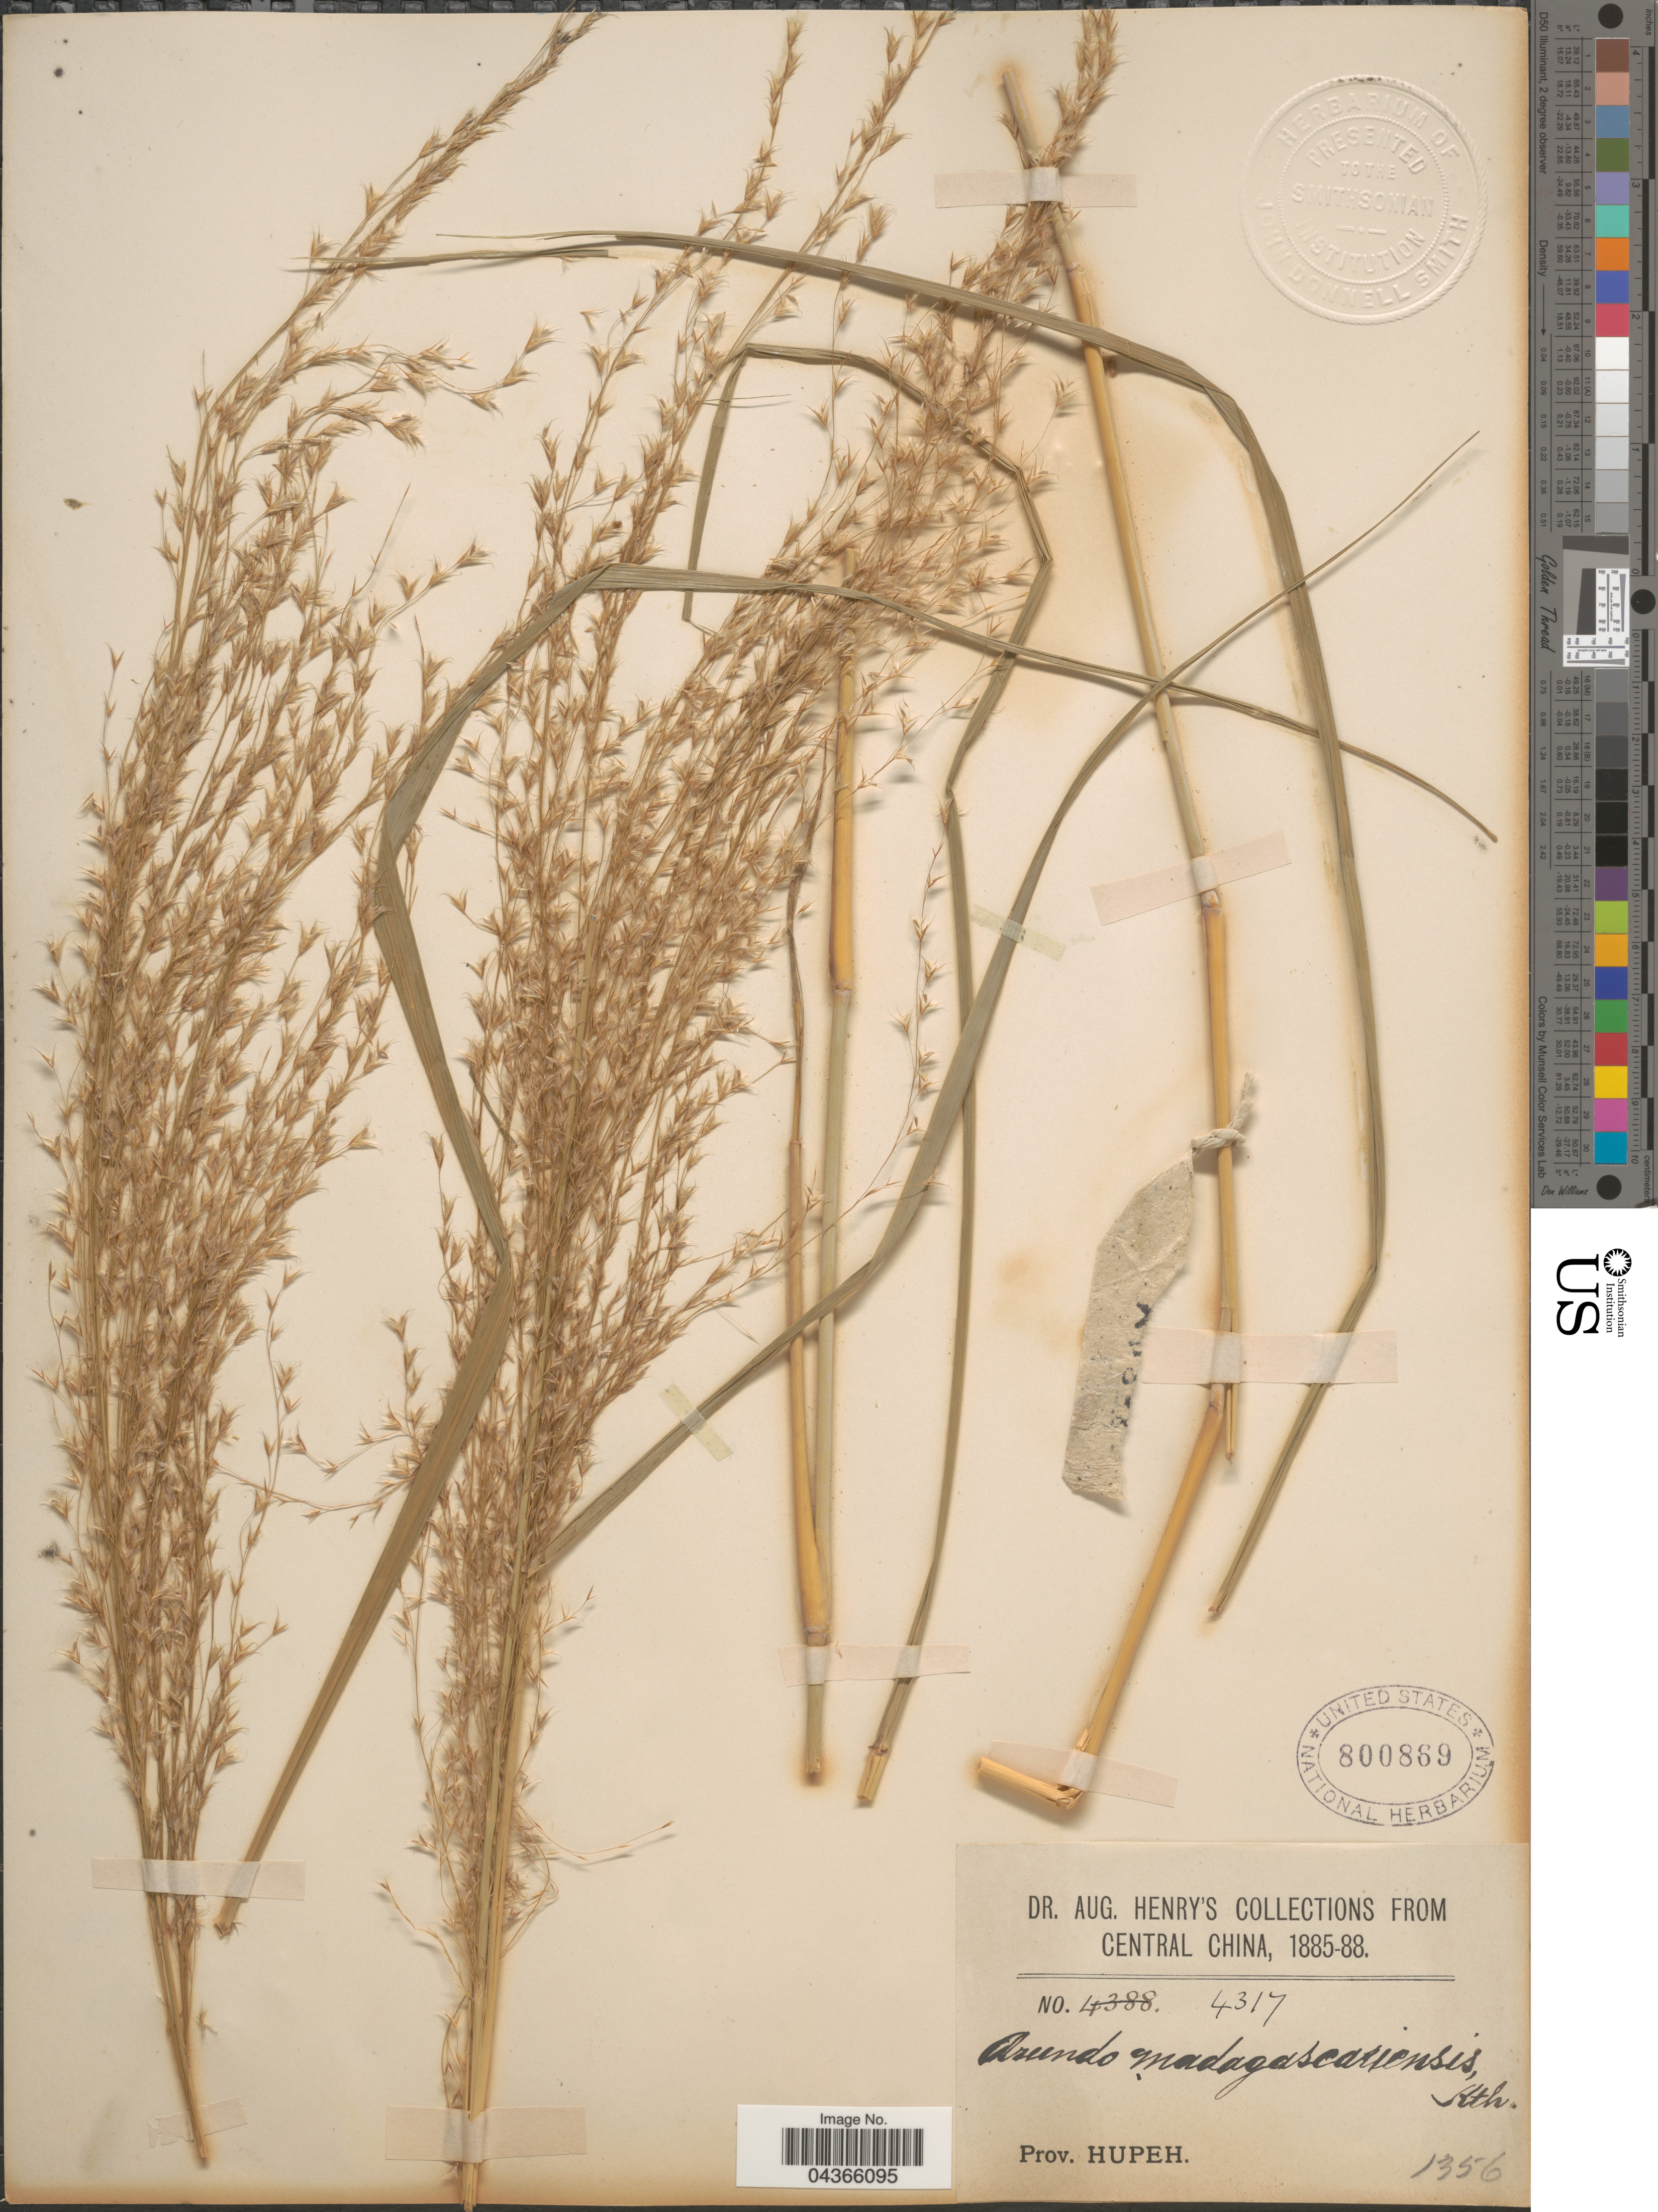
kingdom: Plantae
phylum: Tracheophyta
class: Liliopsida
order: Poales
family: Poaceae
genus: Neyraudia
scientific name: Neyraudia arundinacea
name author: (L.) Henr.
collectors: A. Henry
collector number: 4317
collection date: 1885/1888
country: China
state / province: Hubei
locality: Central China. Prov. Hupeh.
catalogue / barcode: US 800869